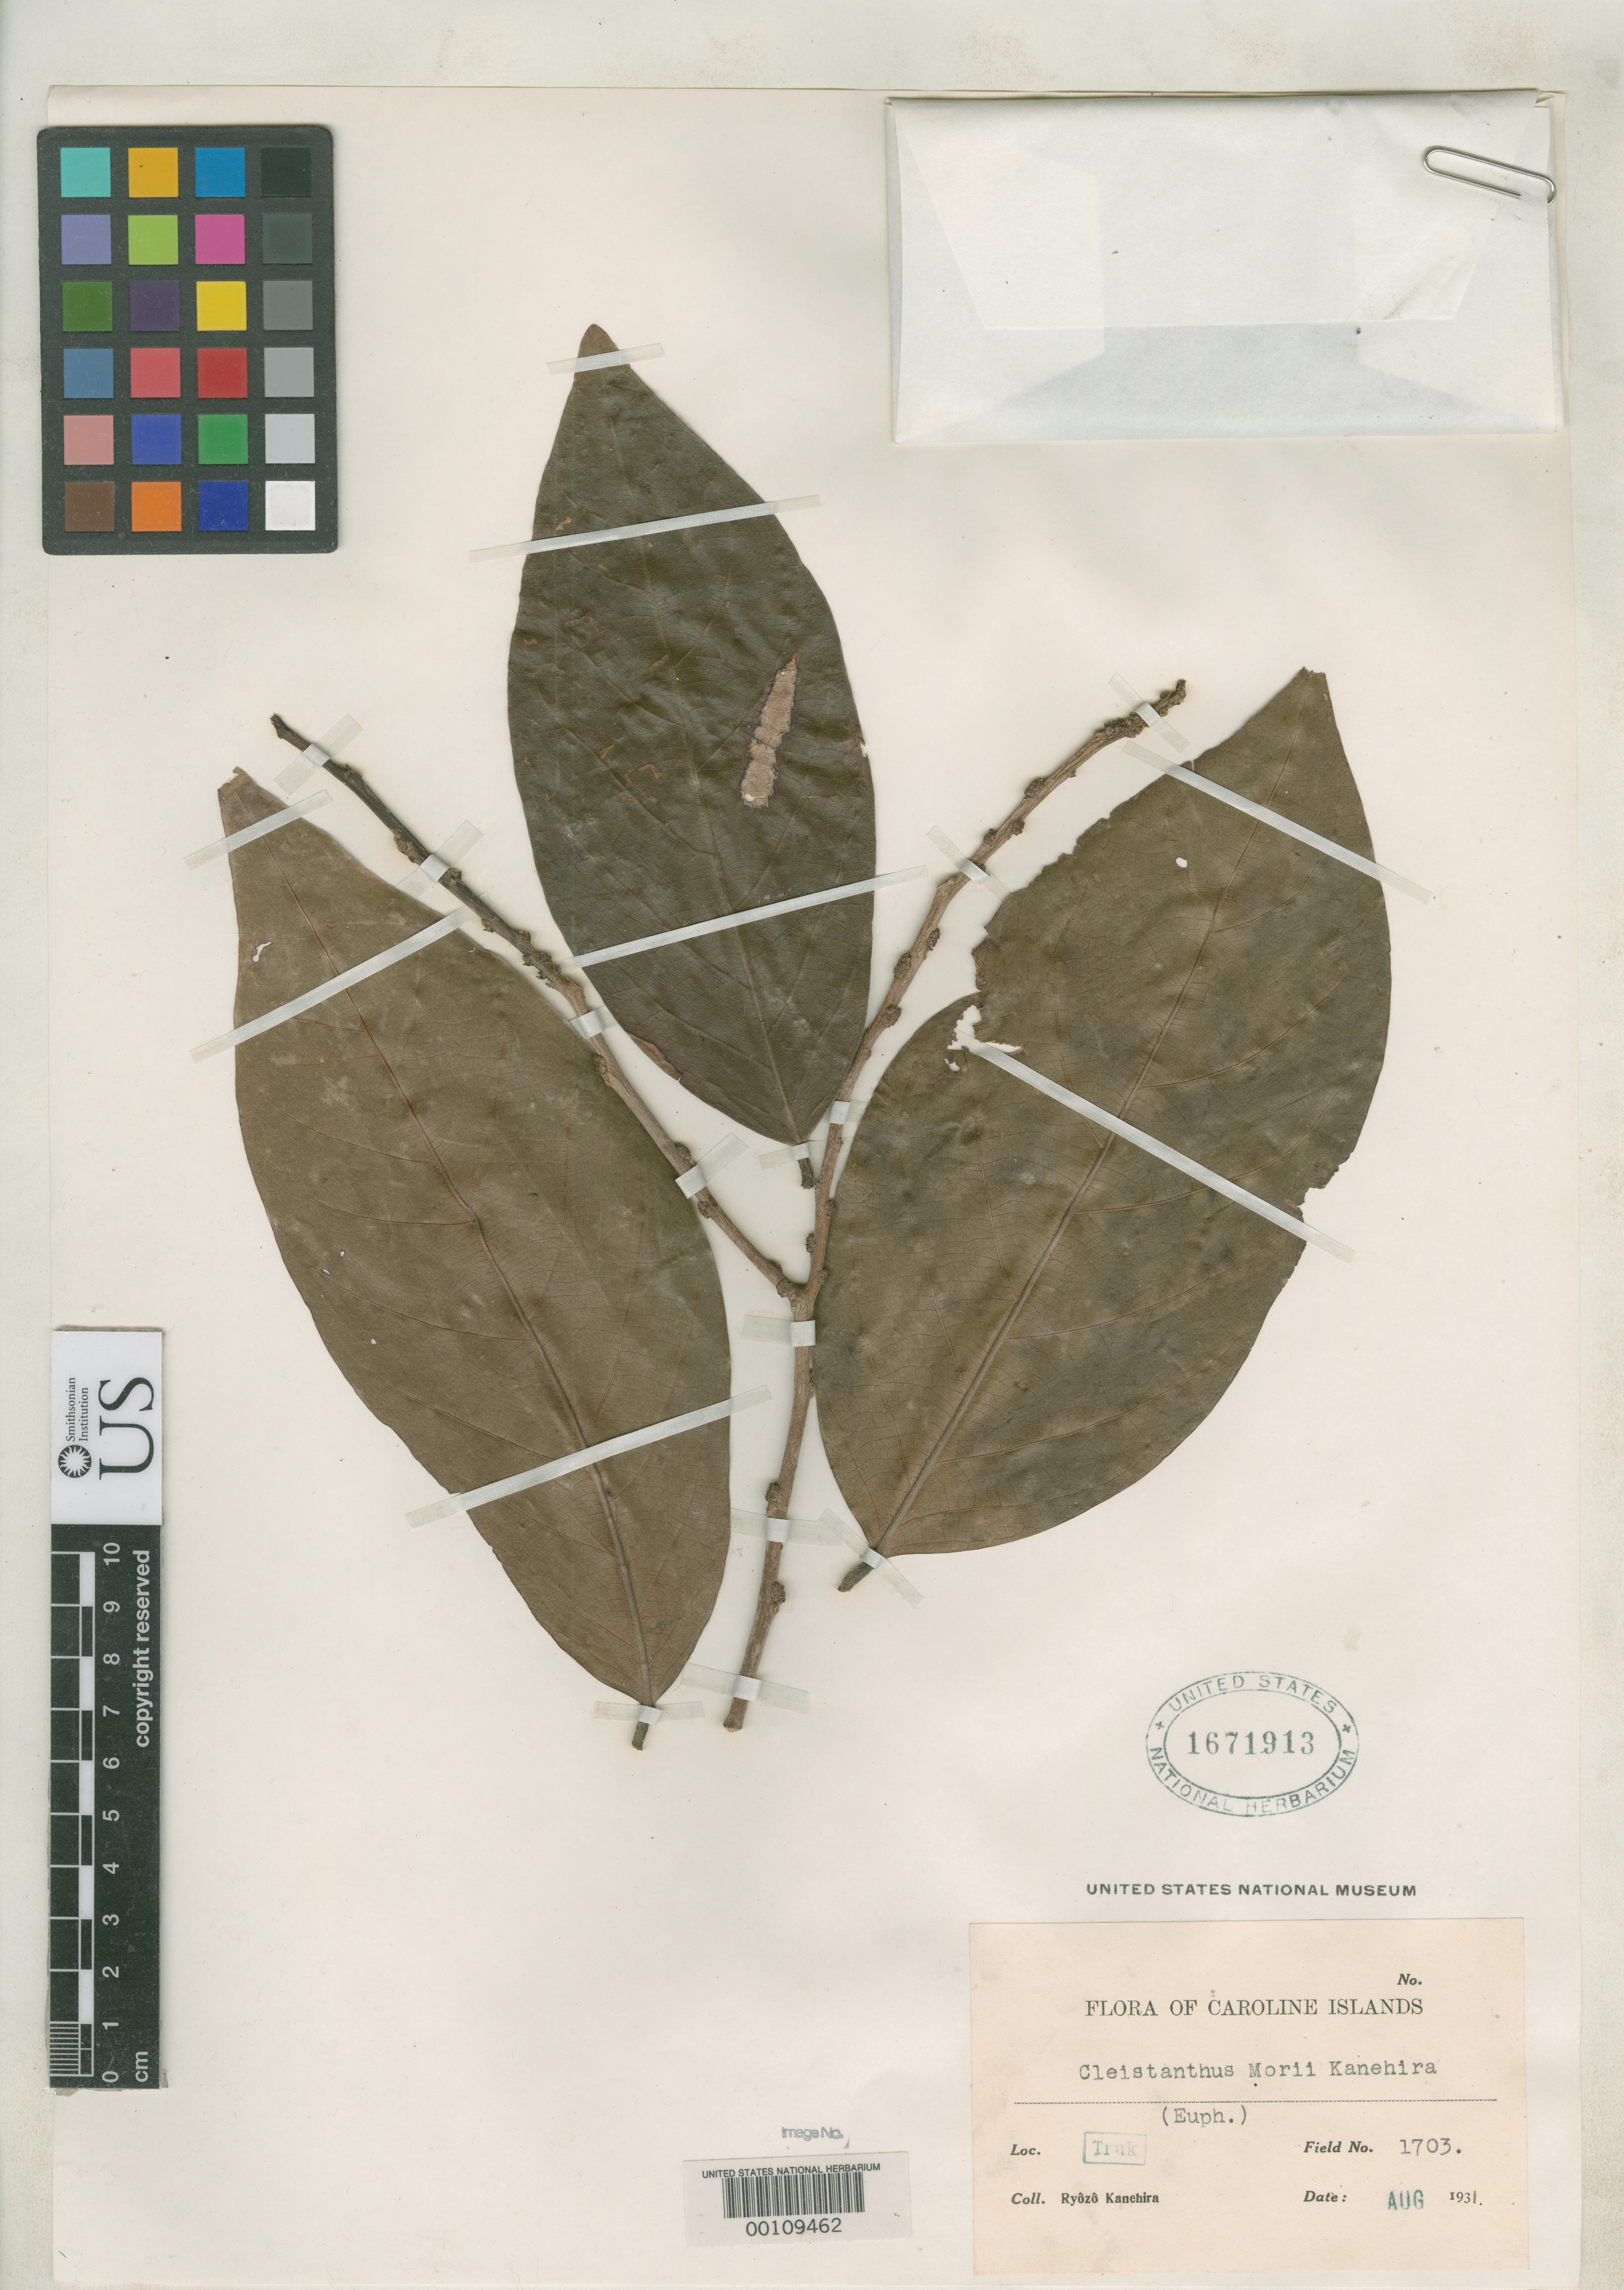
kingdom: Plantae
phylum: Tracheophyta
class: Magnoliopsida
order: Malpighiales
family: Phyllanthaceae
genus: Cleistanthus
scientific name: Cleistanthus morii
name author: Kaneh.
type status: Type Collection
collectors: R. Kanehira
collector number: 1703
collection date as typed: Aug 1931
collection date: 1931-08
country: Micronesia, Federated States of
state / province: Truk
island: Truk (Chuuk) Is.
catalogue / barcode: US 1671913